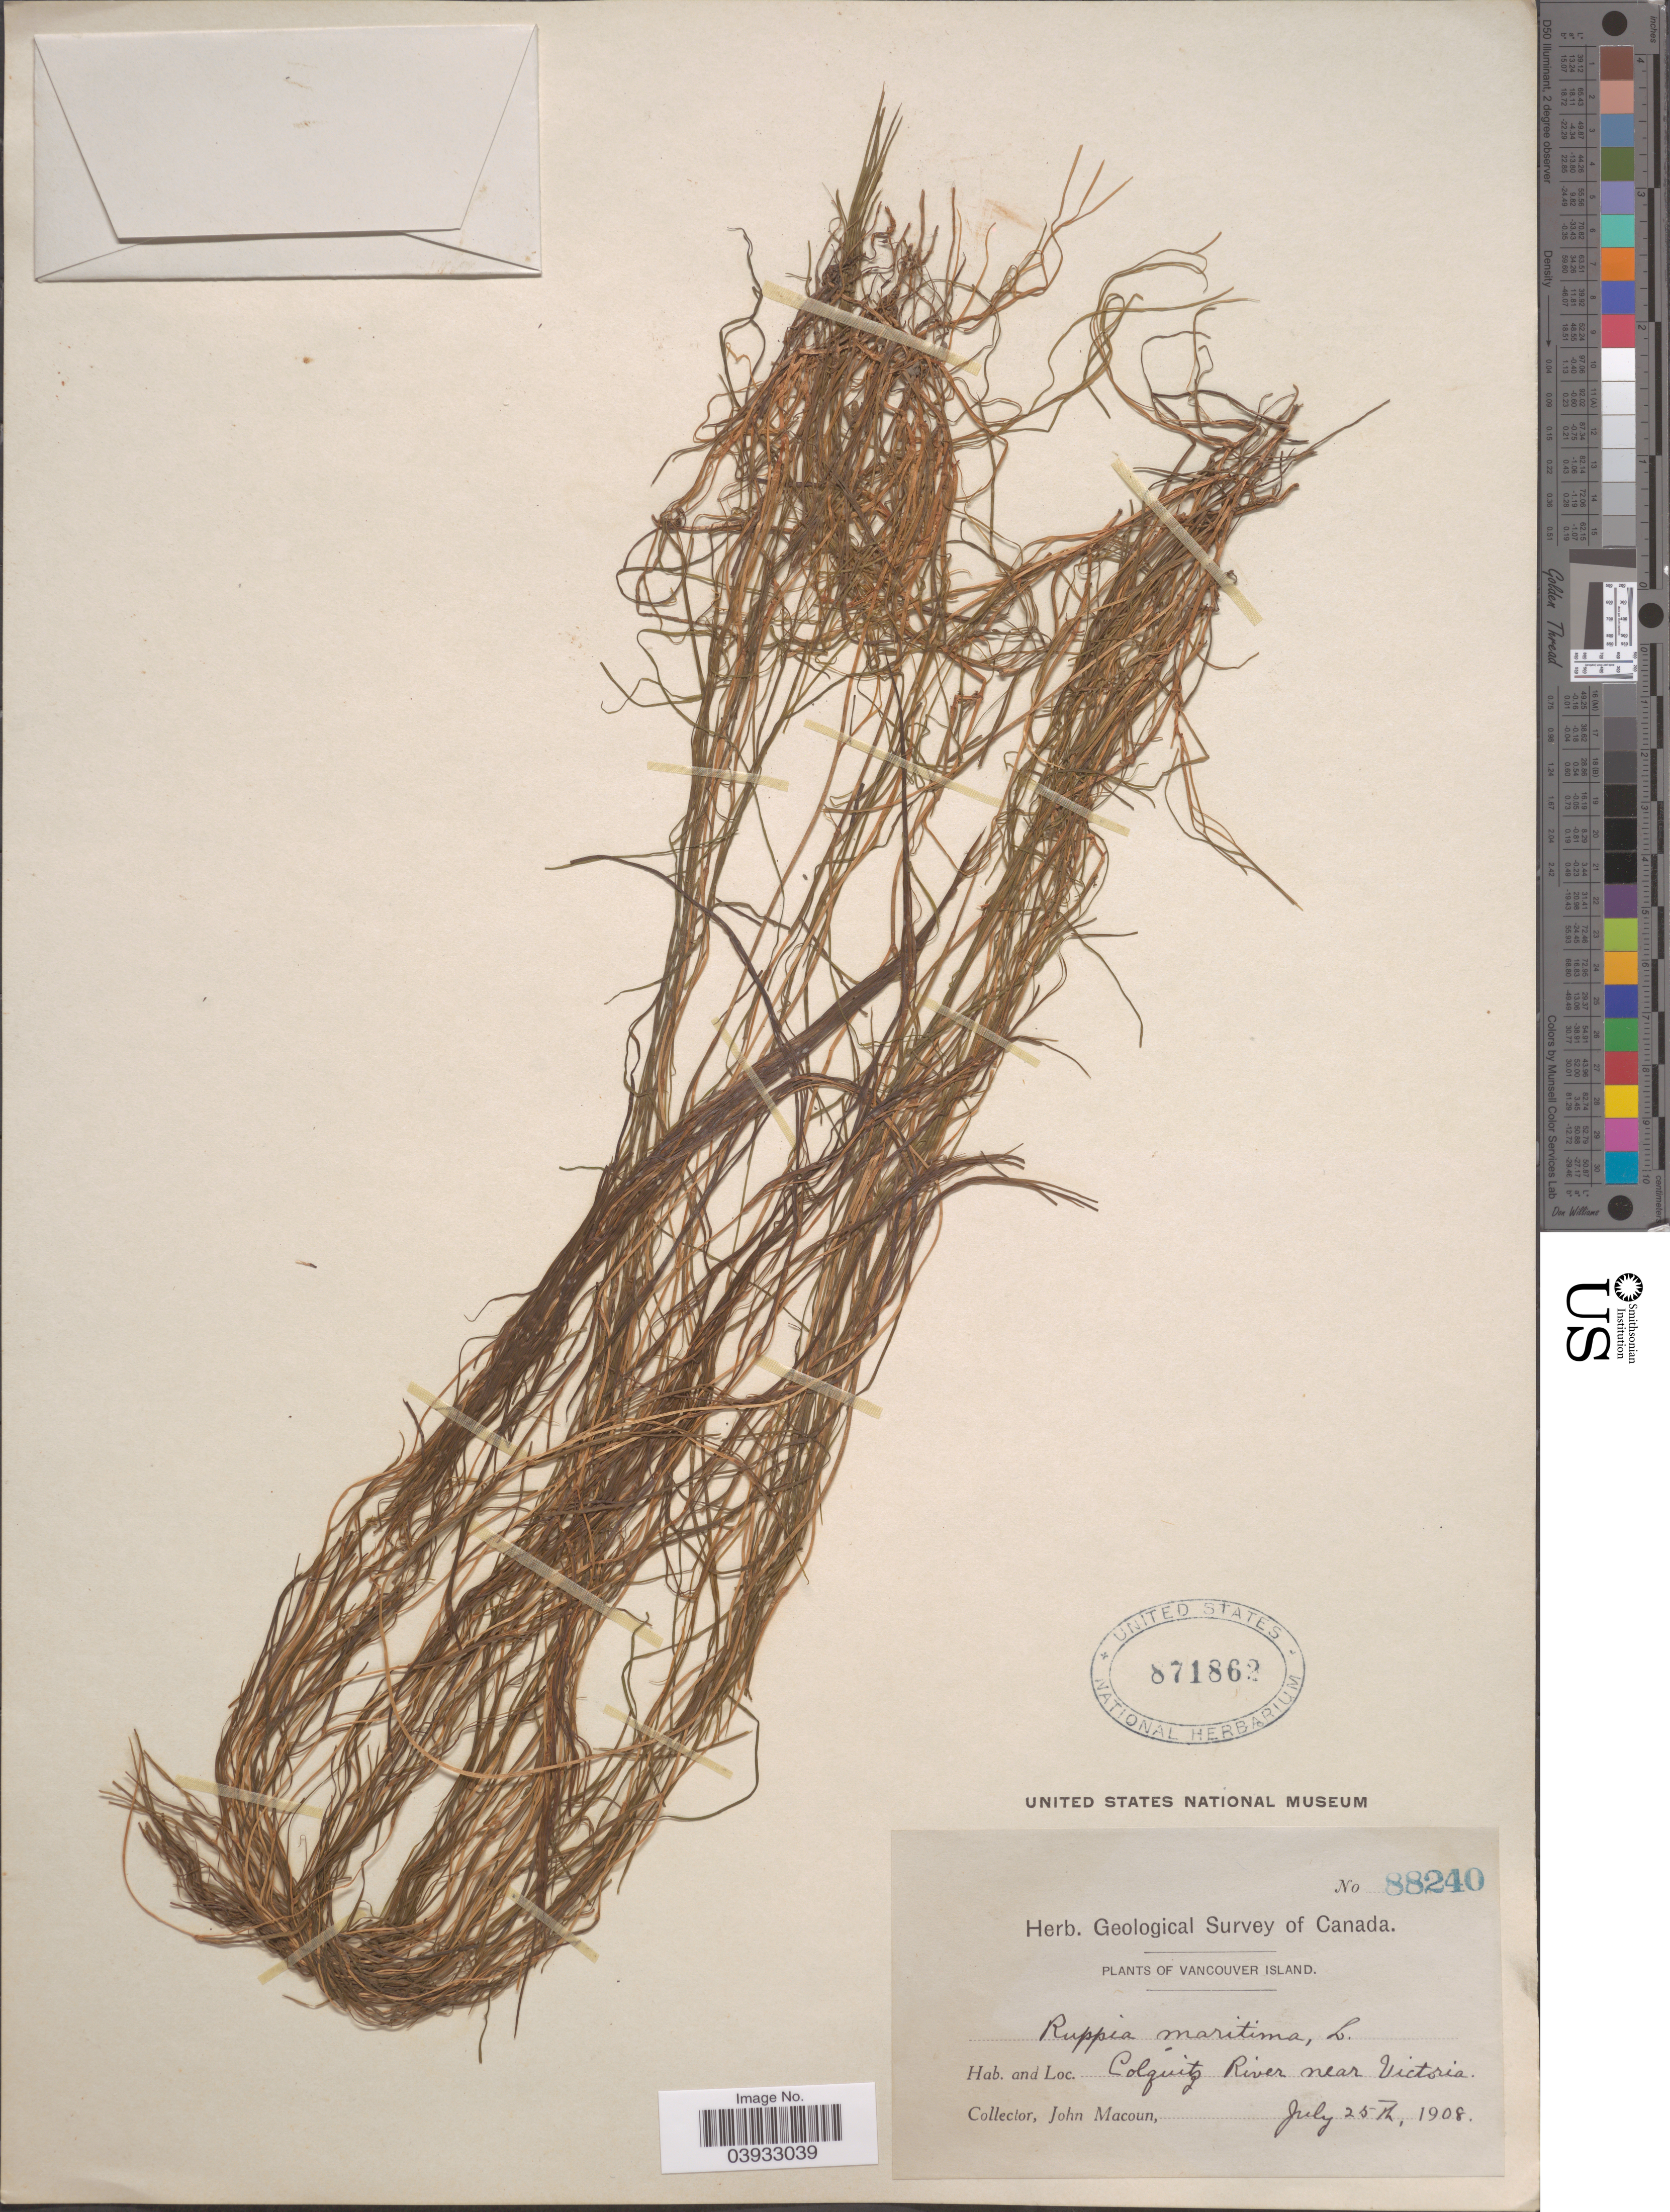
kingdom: Plantae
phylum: Tracheophyta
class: Liliopsida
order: Alismatales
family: Ruppiaceae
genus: Ruppia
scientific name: Ruppia maritima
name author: L.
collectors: J. Macoun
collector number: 88240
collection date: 1908-07-25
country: Canada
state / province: British Columbia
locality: Vancouver Island. Colquitz River near Victoria.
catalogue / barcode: US 871862